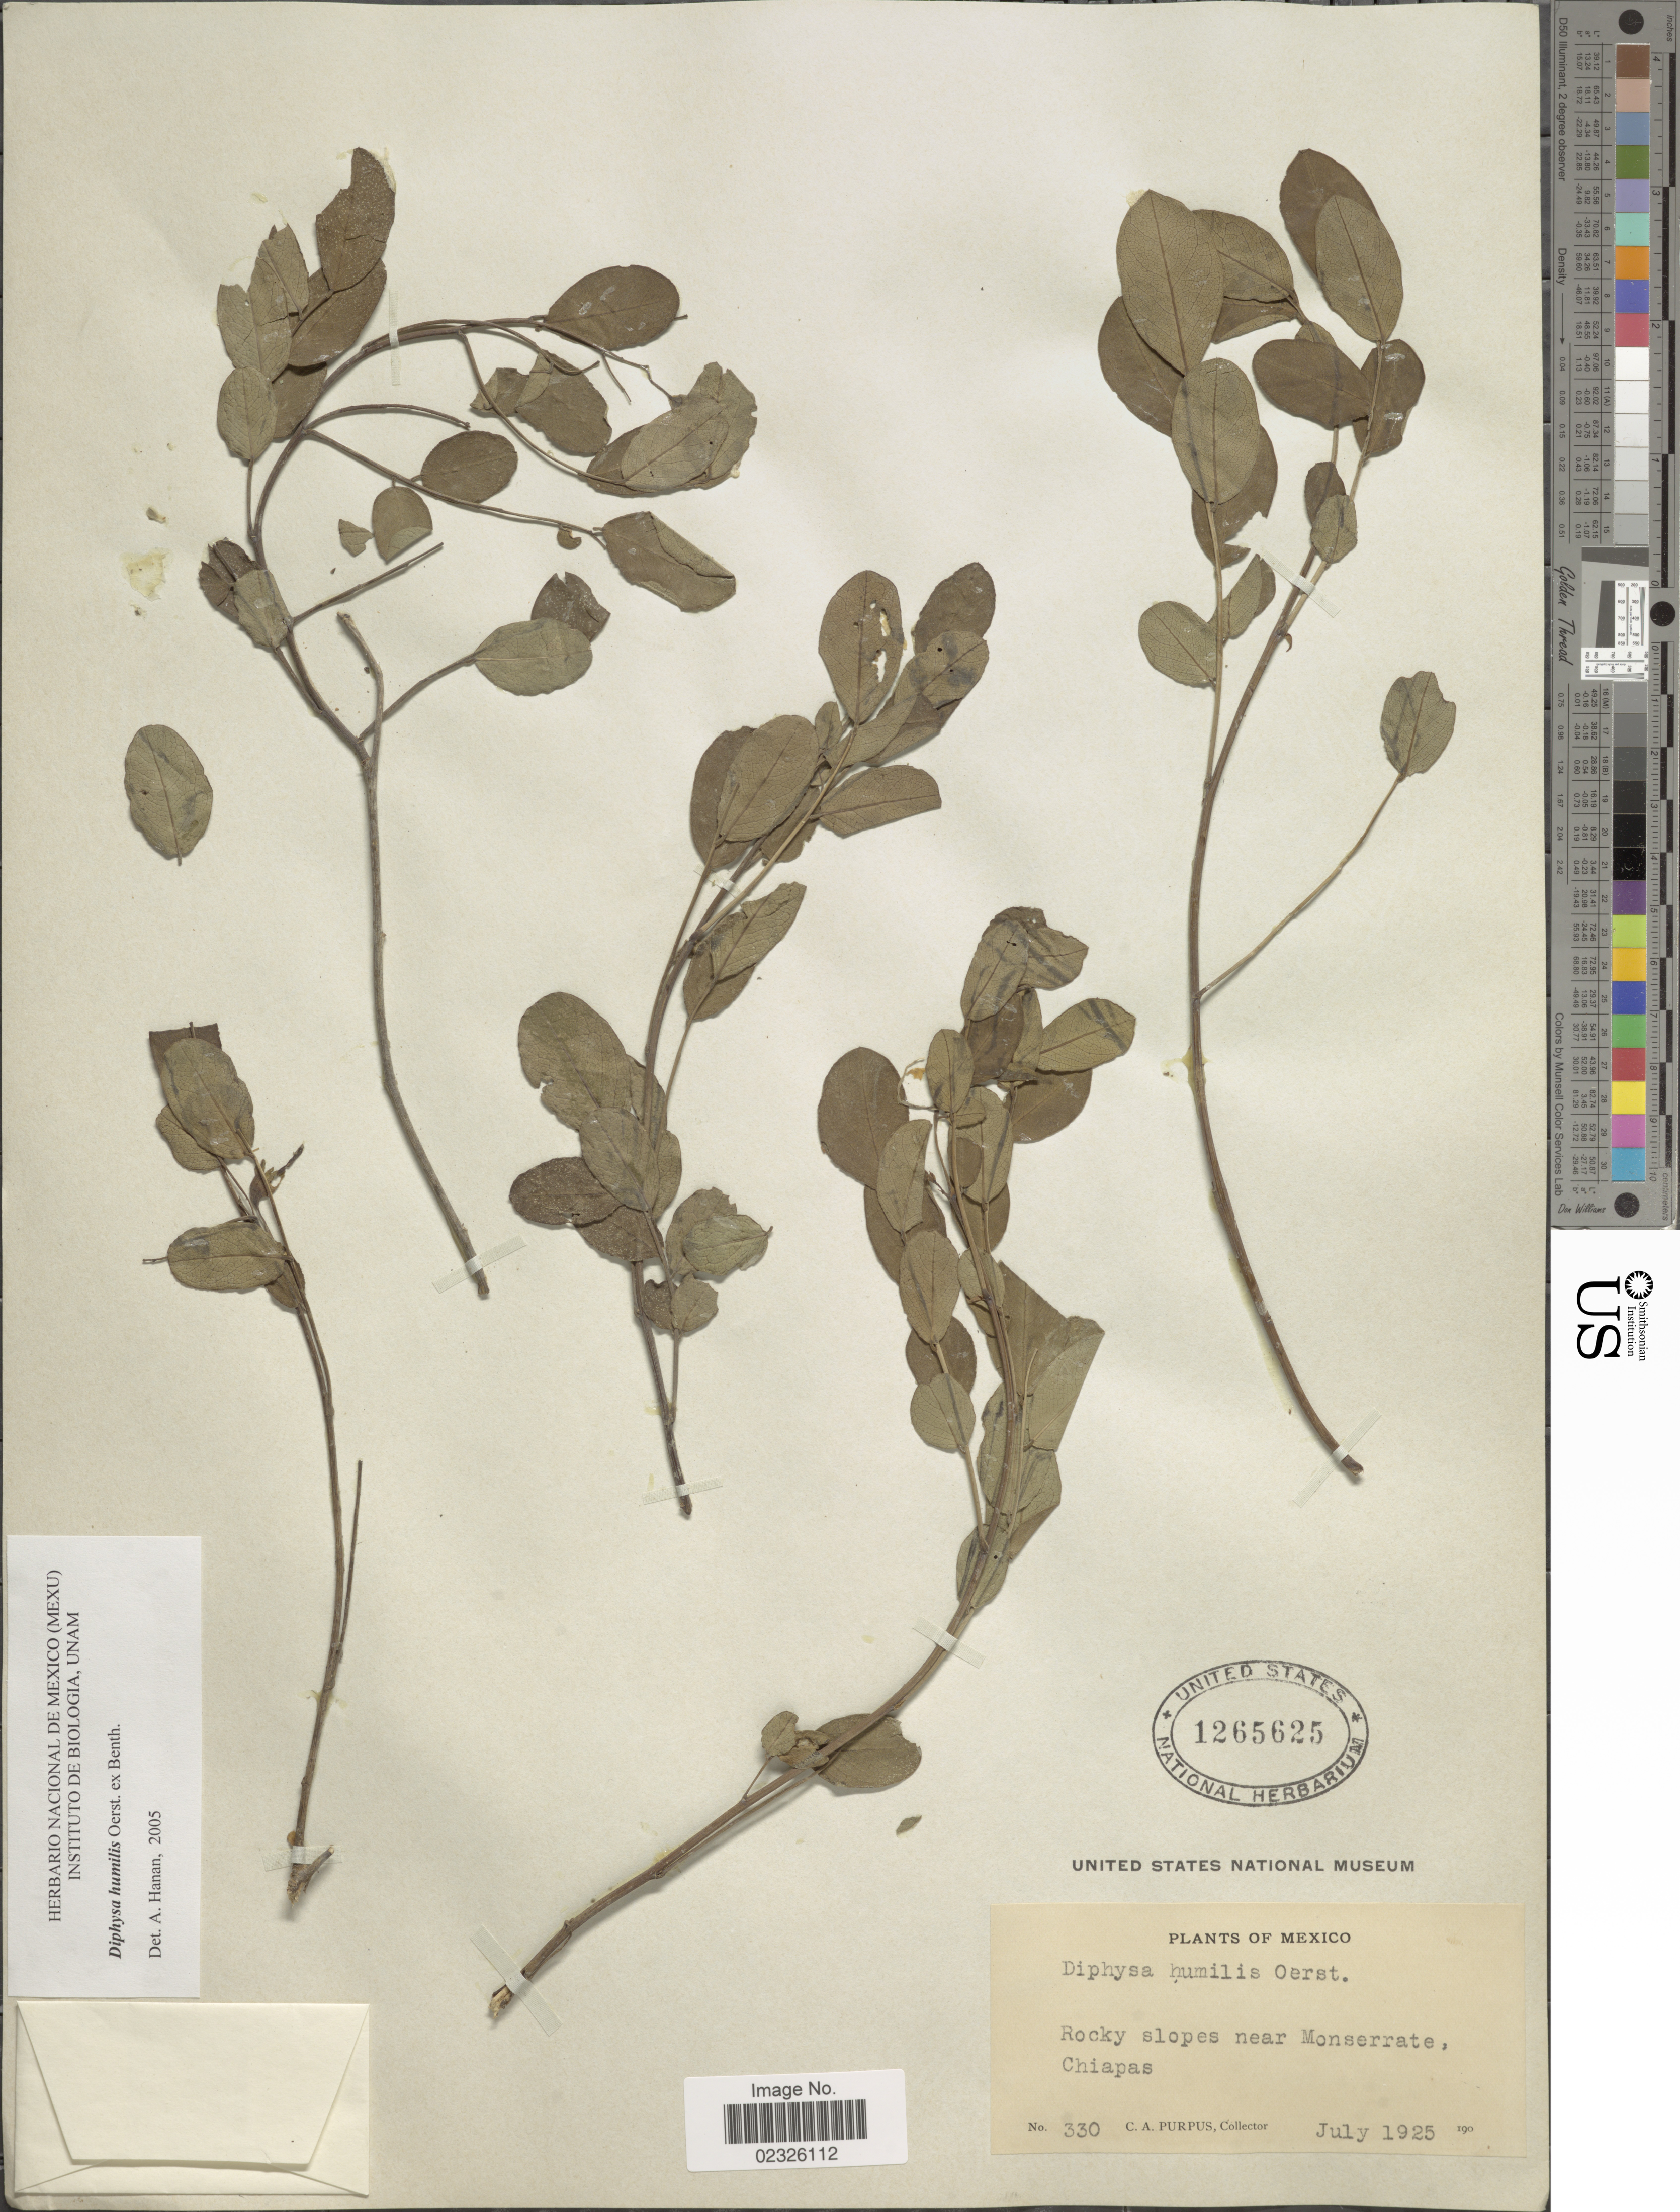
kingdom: Plantae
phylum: Tracheophyta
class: Magnoliopsida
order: Fabales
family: Fabaceae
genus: Diphysa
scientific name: Diphysa humilis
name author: Oerst.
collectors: C. A. Purpus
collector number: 330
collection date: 1925-07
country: Mexico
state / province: Chiapas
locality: Rocky slopes near Monserrate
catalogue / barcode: US 1265625